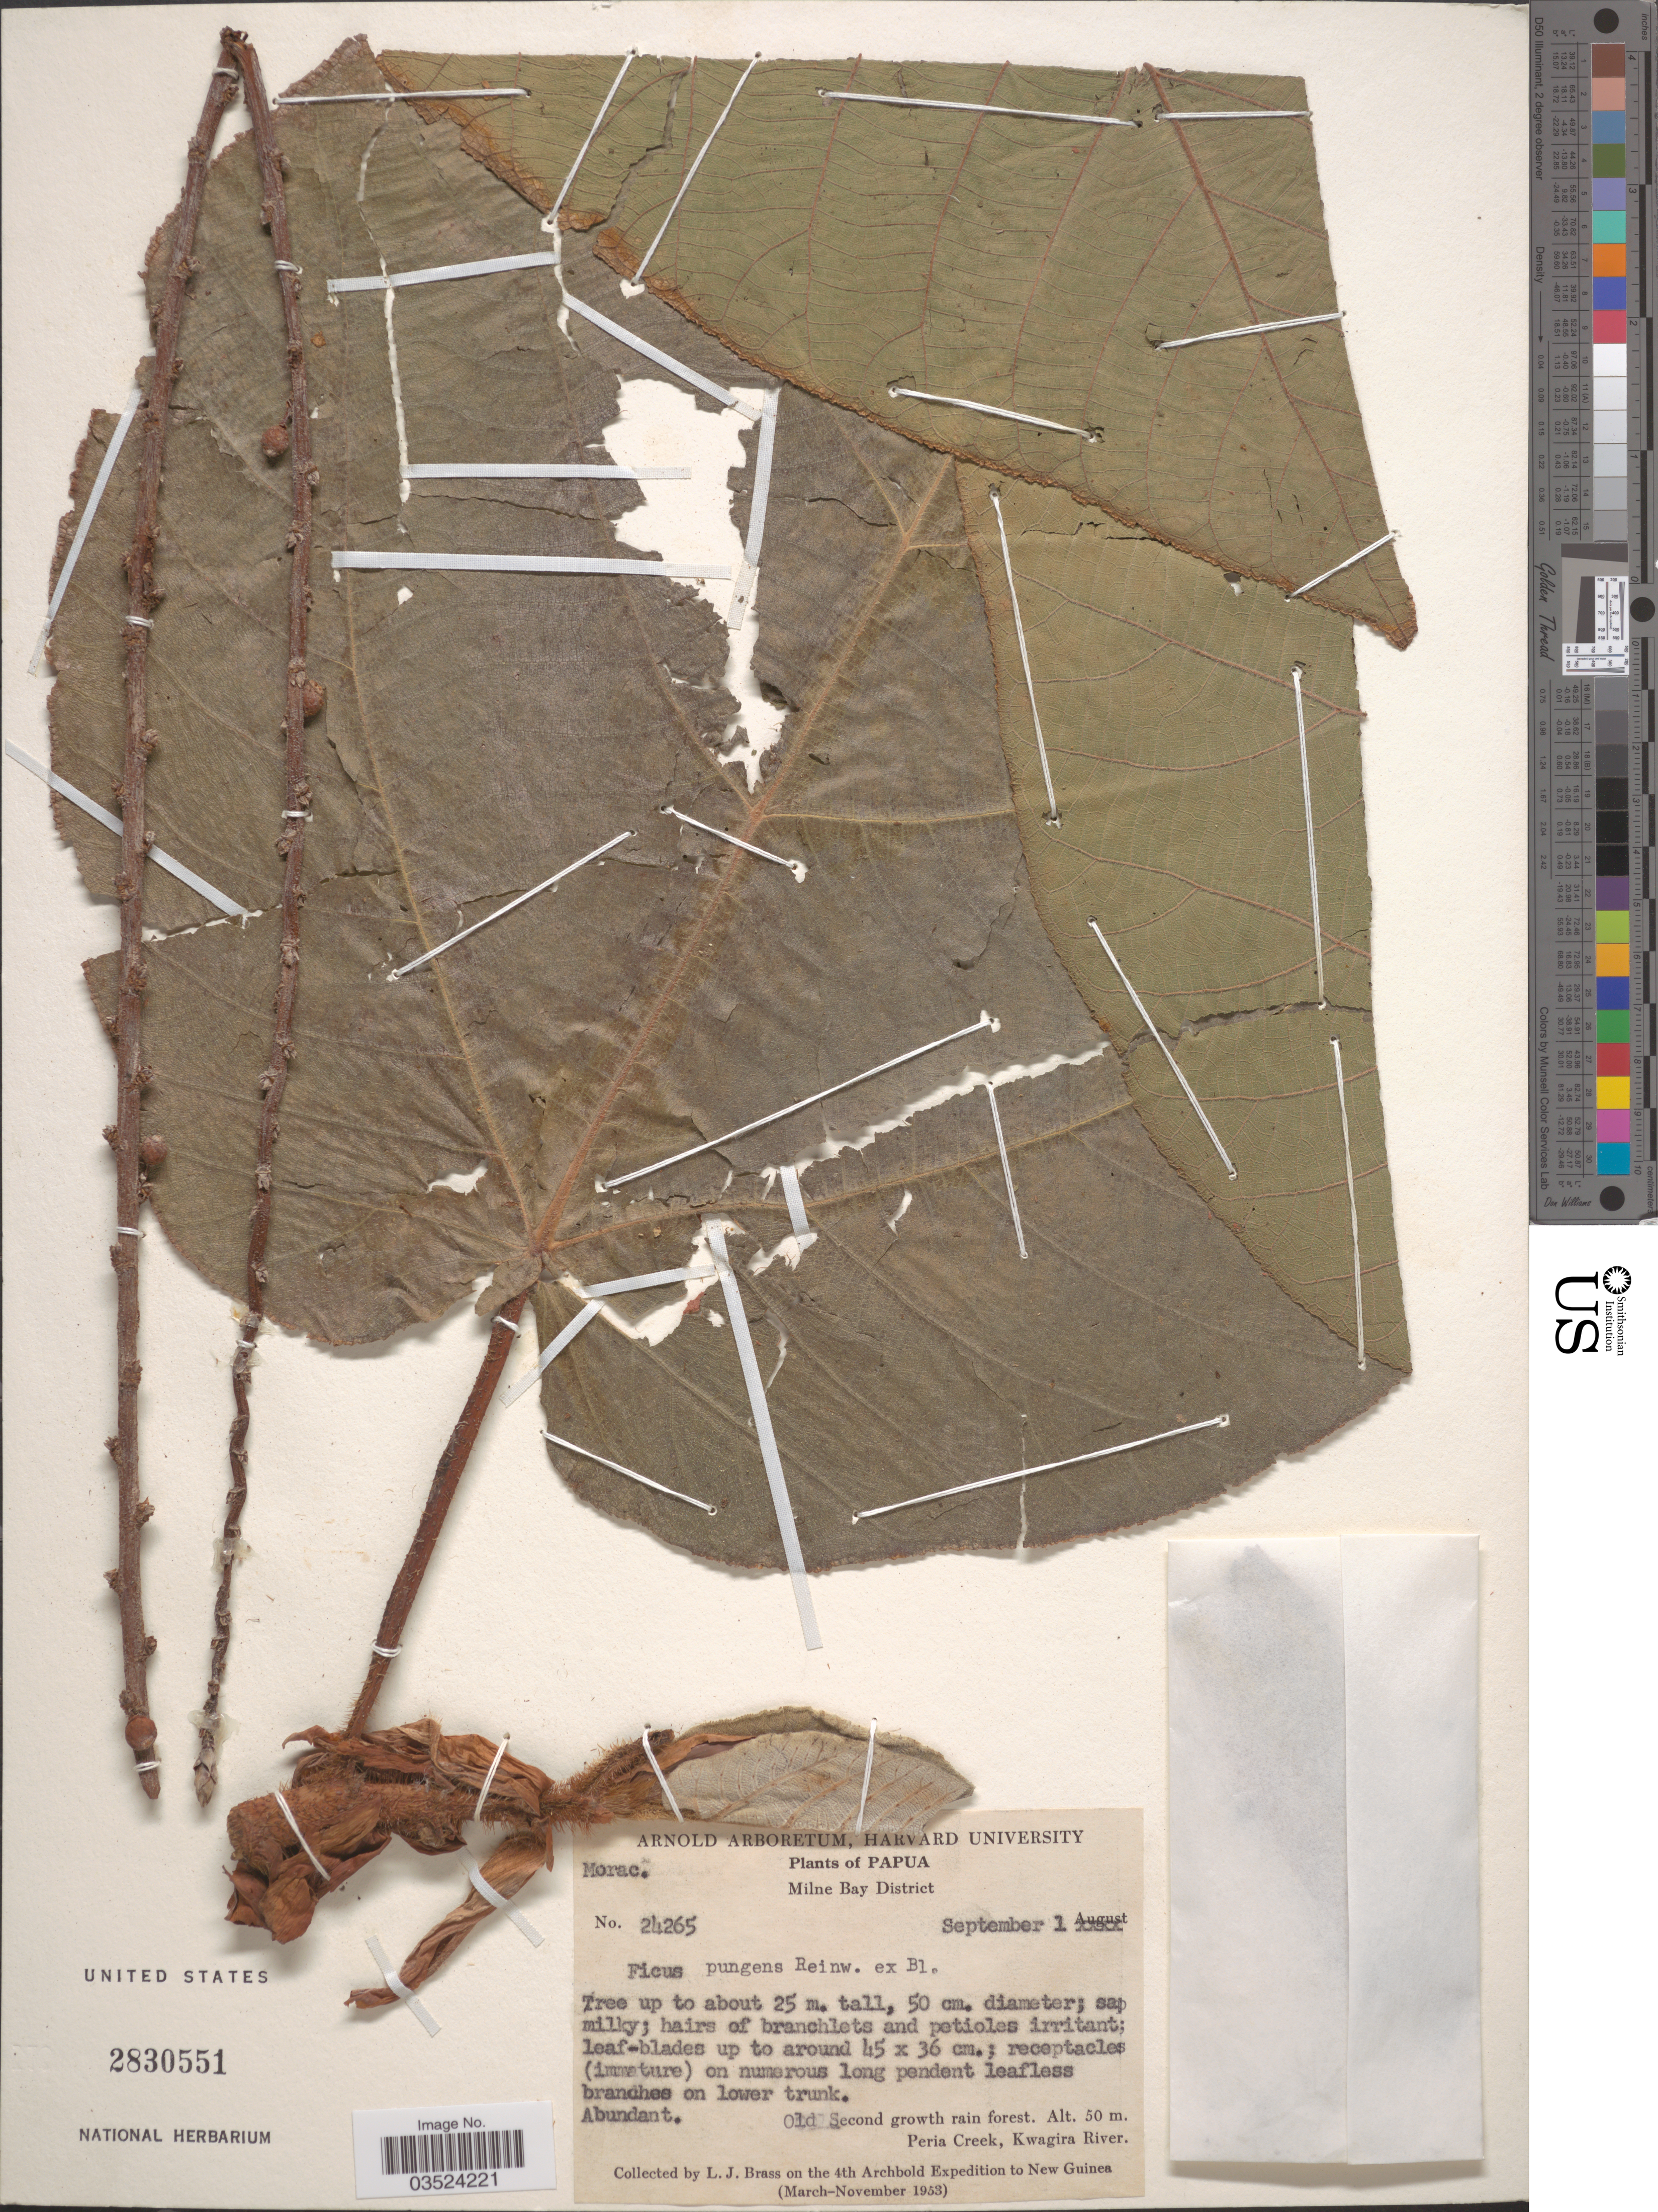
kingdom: Plantae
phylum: Tracheophyta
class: Magnoliopsida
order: Rosales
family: Moraceae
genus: Ficus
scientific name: Ficus pungens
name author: Reinw. ex Blume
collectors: L. J. Brass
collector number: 24265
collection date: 1953-09-01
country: Papua New Guinea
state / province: Milne Bay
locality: Papua. Milne Bay District. Peria Creek, Kwagira River. New Guinea.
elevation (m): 50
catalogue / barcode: US 2830551